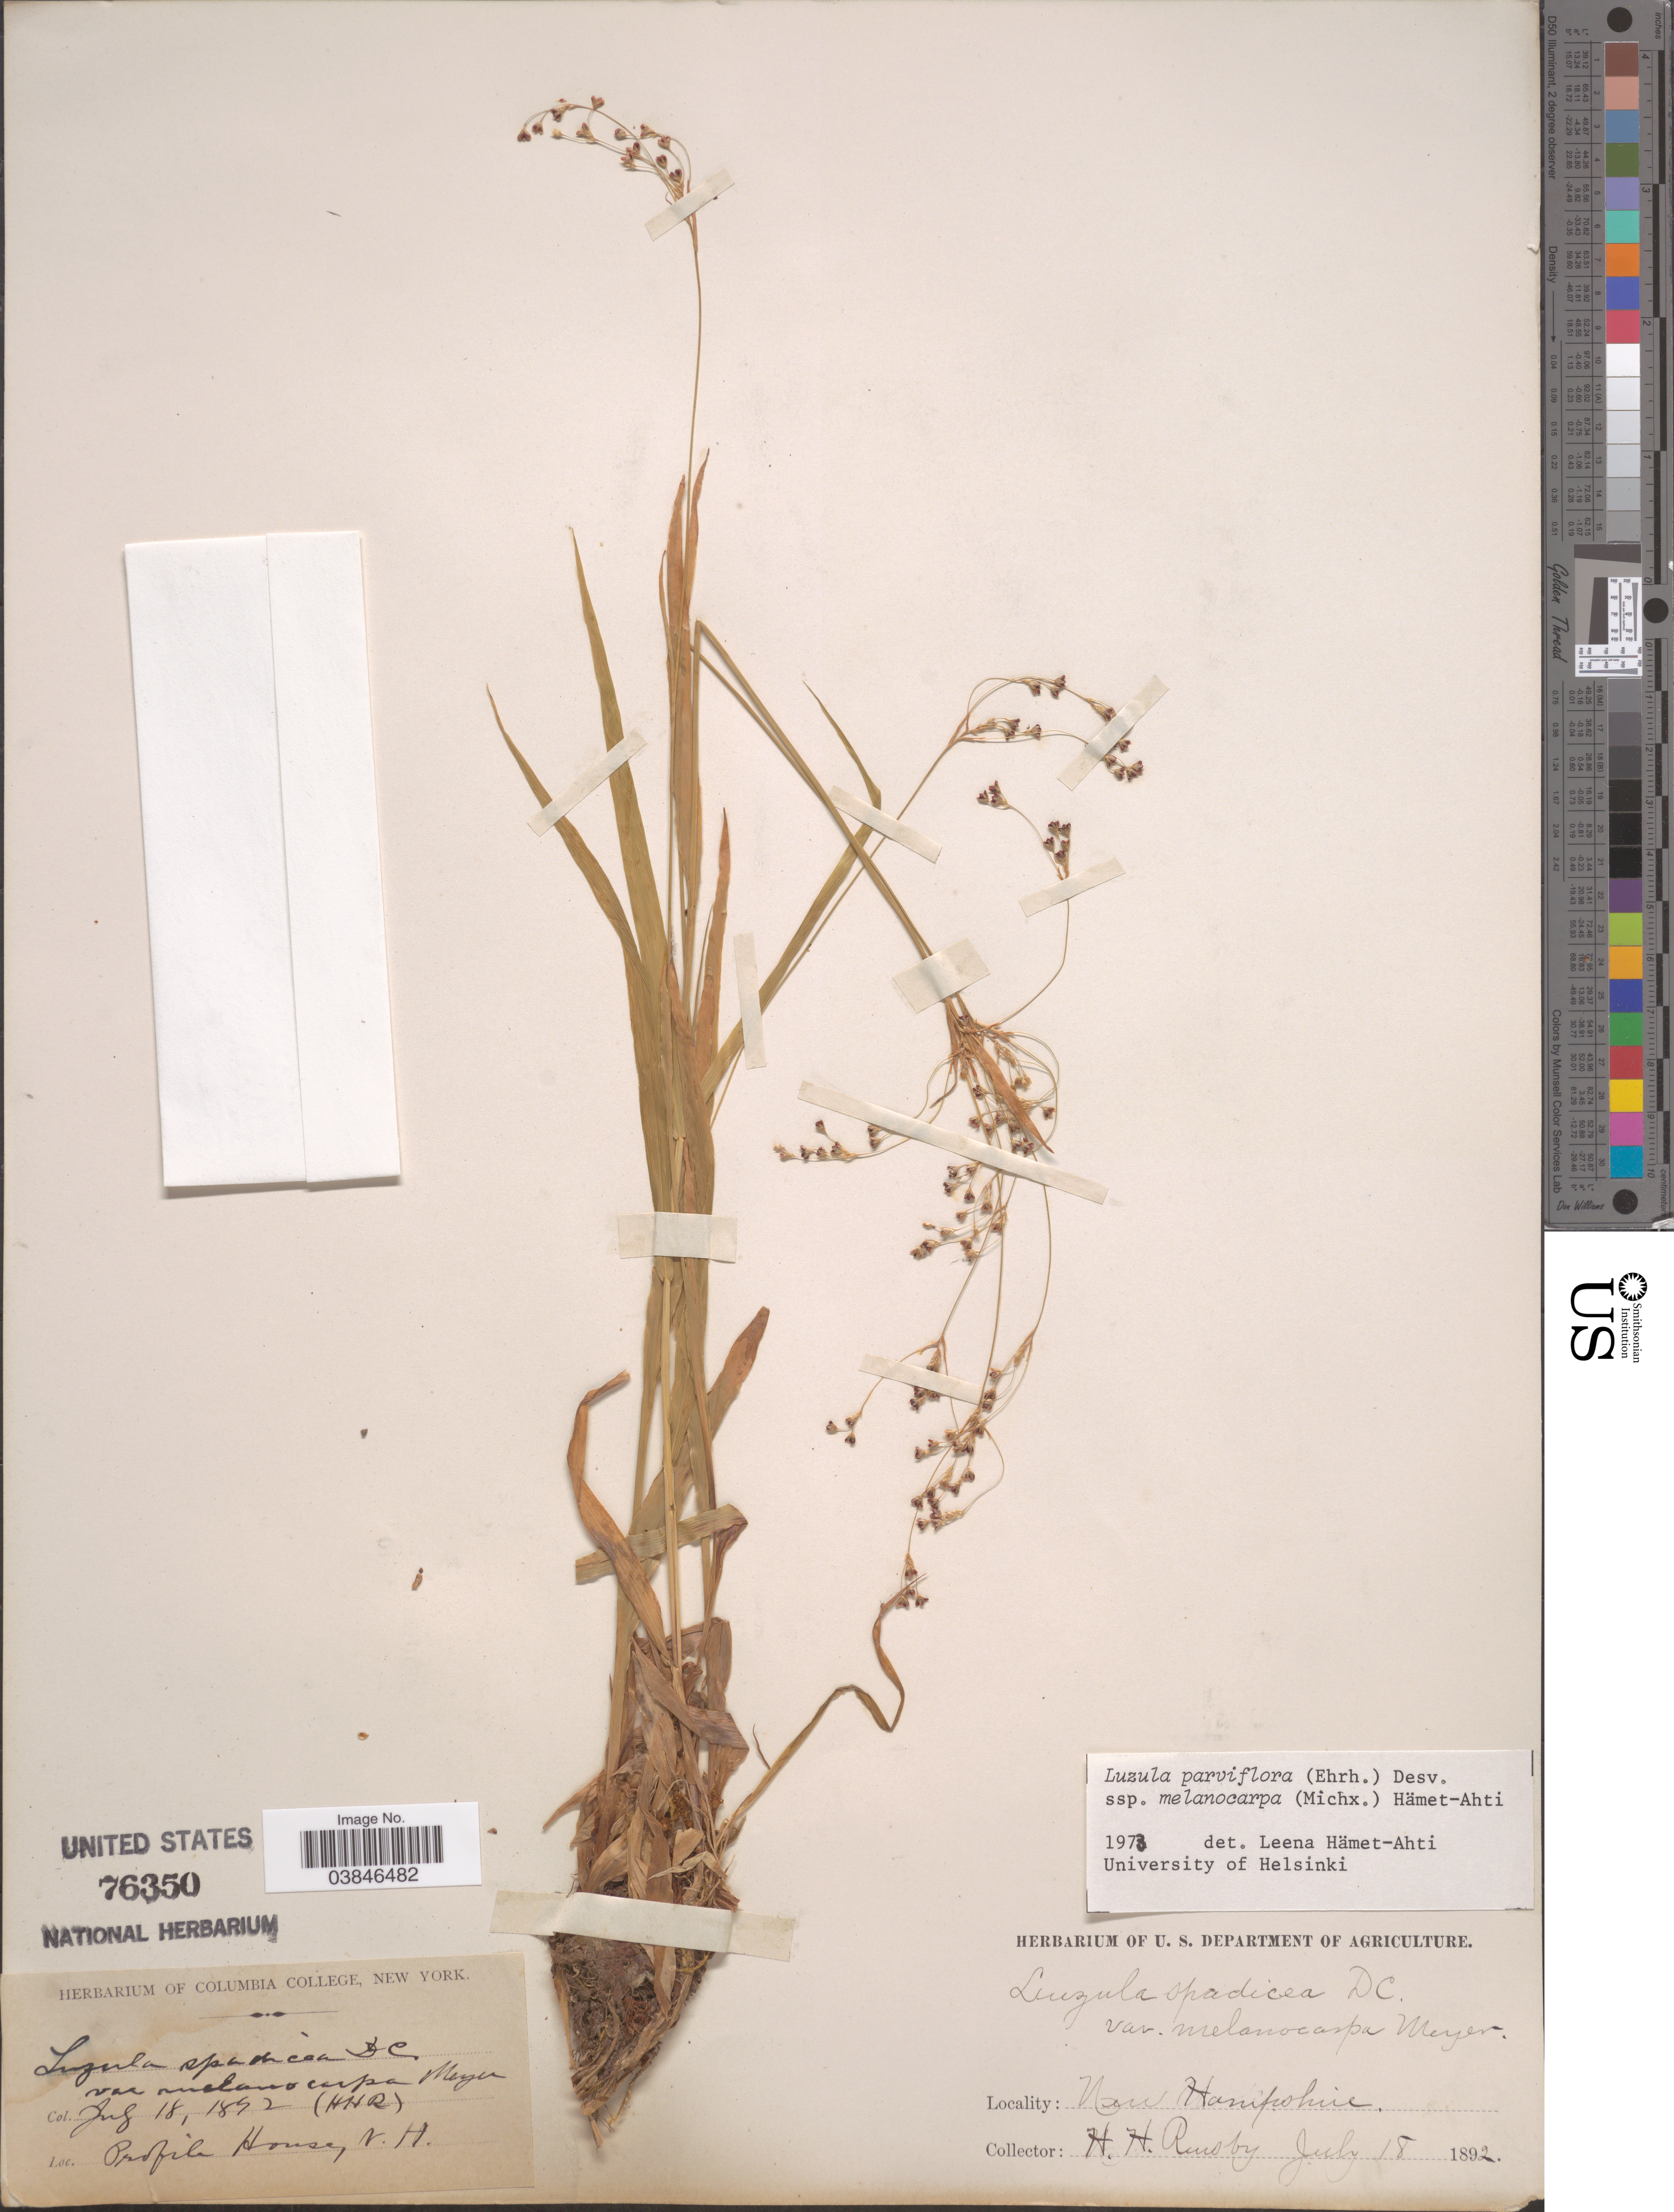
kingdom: Plantae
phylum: Tracheophyta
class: Liliopsida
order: Poales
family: Juncaceae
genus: Luzula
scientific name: Luzula parviflora subsp. melanocarpa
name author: Desv.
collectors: H. H. Rusby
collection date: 1892-07-18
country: United States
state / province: New Hampshire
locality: Profile House.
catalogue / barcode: US 76350